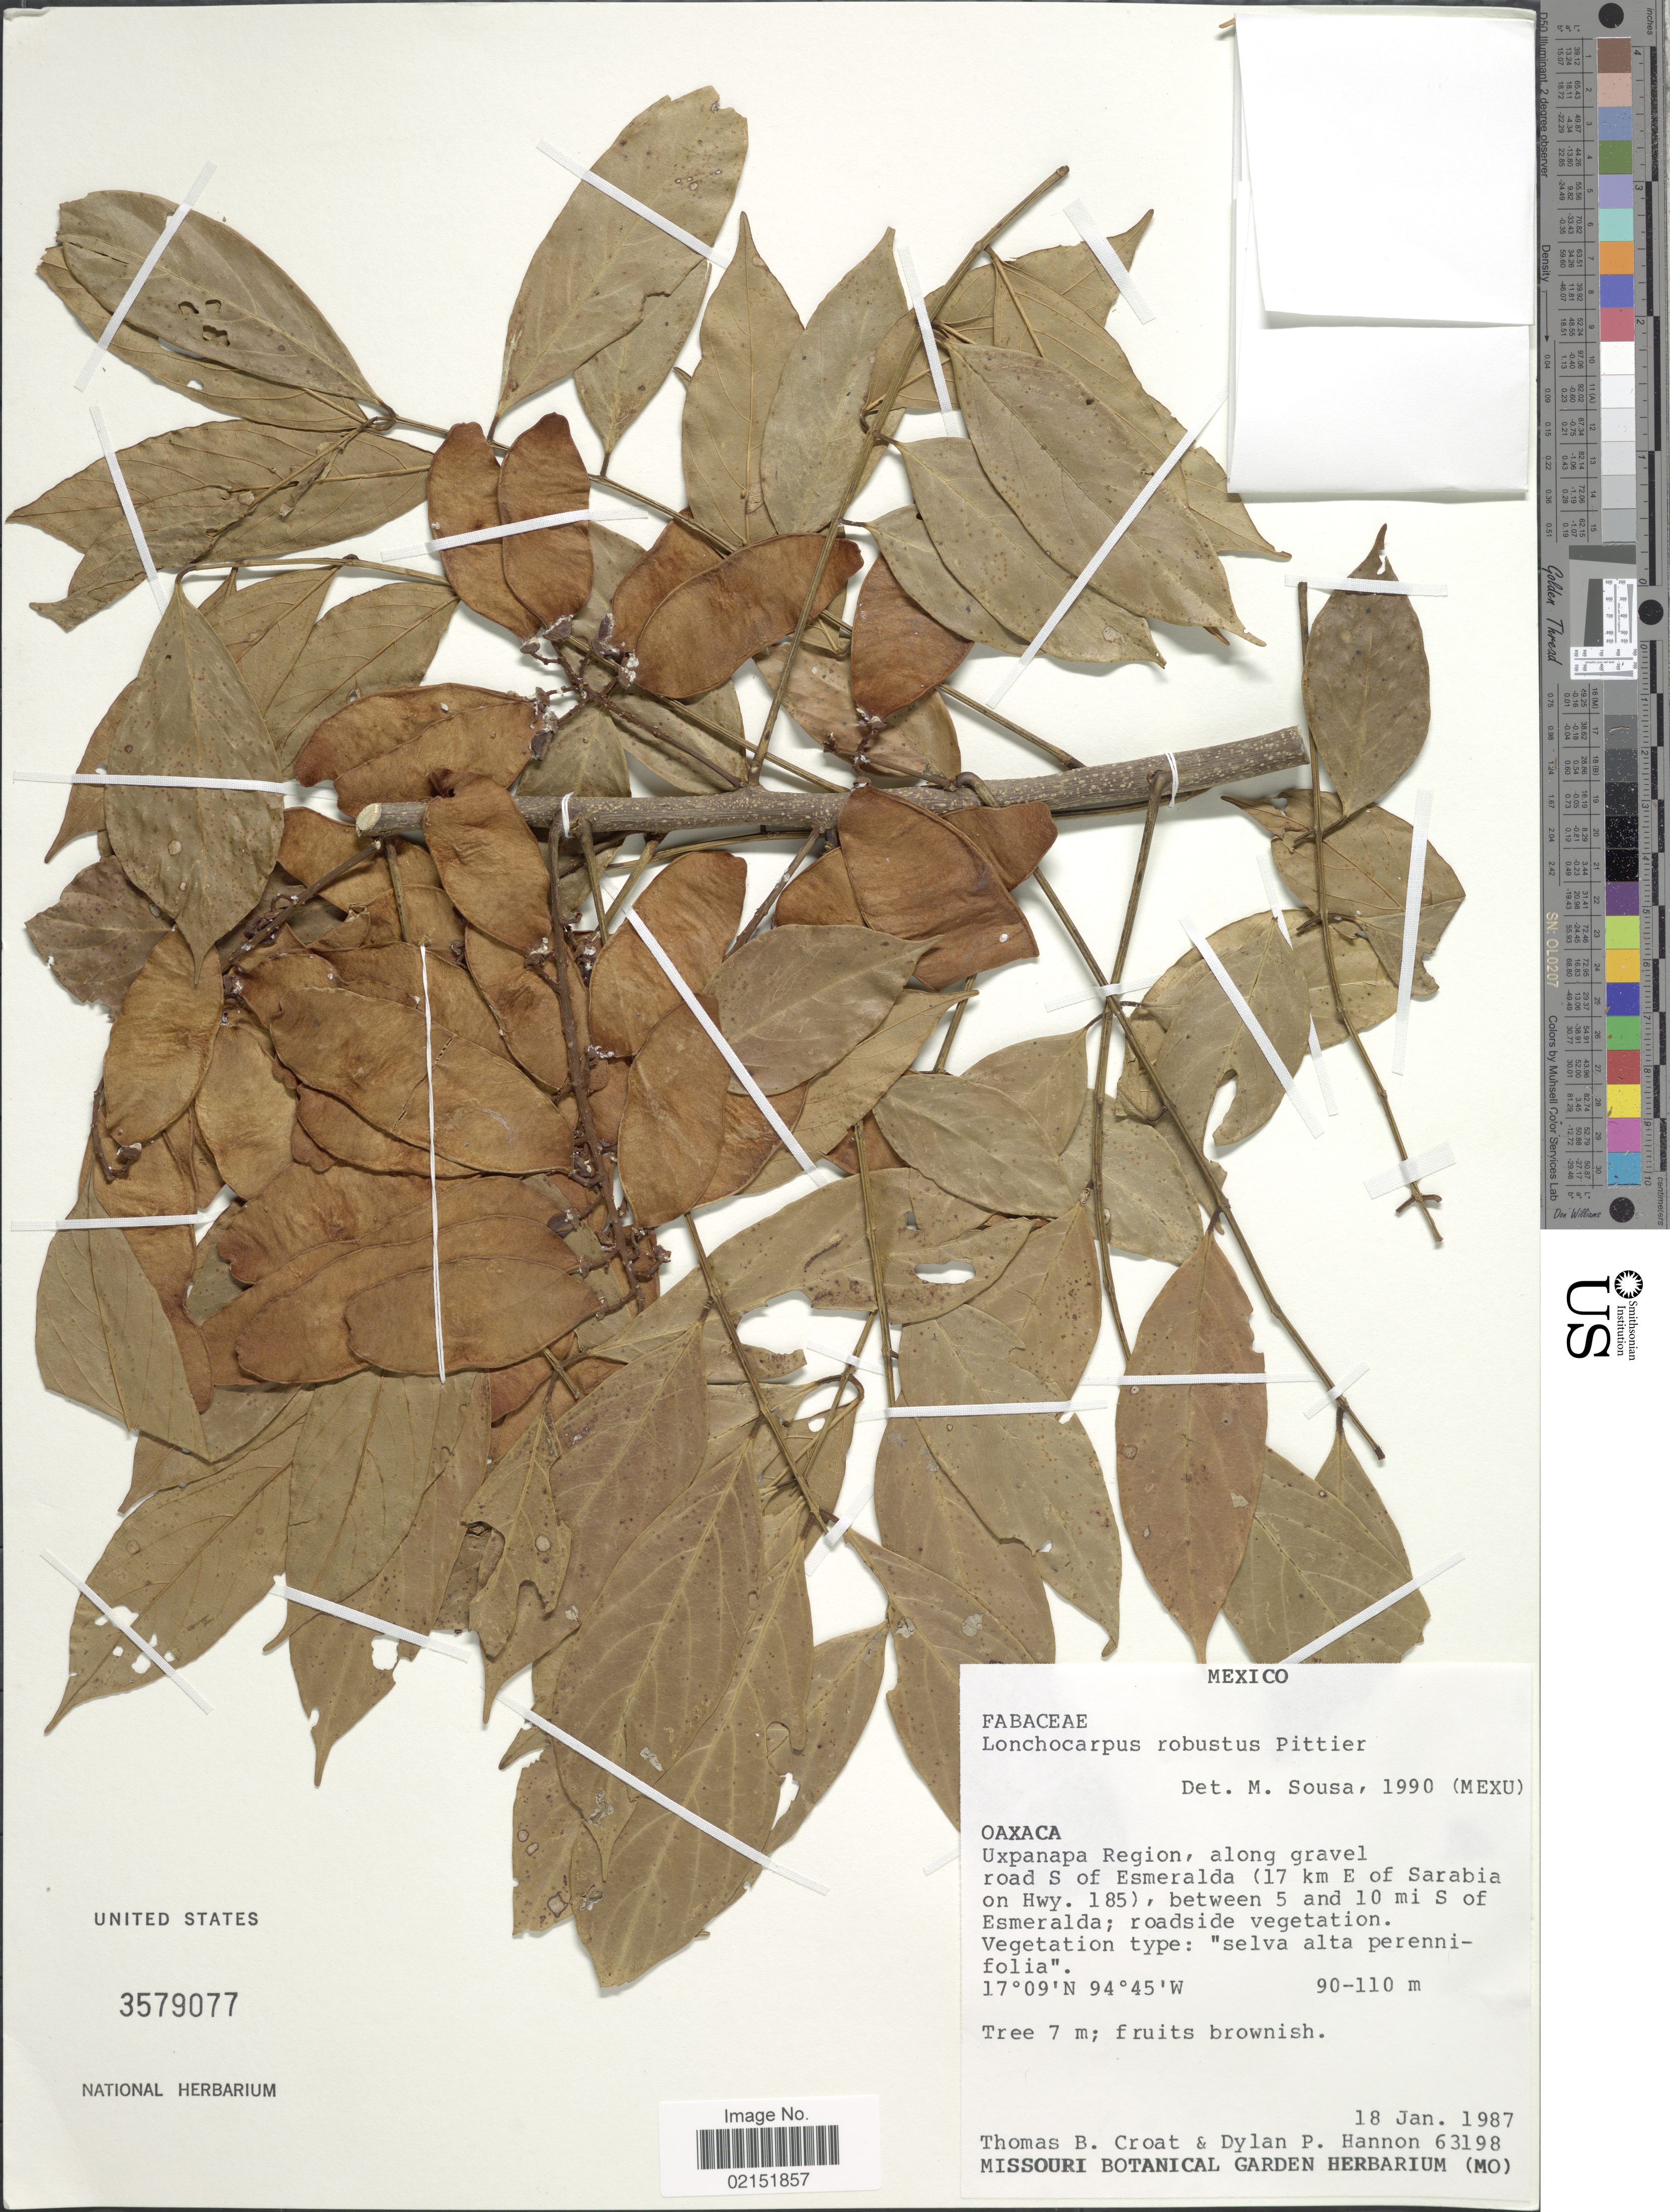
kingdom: Plantae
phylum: Tracheophyta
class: Magnoliopsida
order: Fabales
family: Fabaceae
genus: Lonchocarpus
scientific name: Lonchocarpus robustus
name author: Pittier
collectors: T. B. Croat & D. Hannon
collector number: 63198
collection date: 1987-01-18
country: Mexico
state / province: Oaxaca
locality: Uxpanapa Region, along gravel road S of Esmeralda (17 km E of Sarabia on Hwy. 185), between 5 and 10 mi S of Esmeralda; roadside vegetation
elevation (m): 90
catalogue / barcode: US 3579077